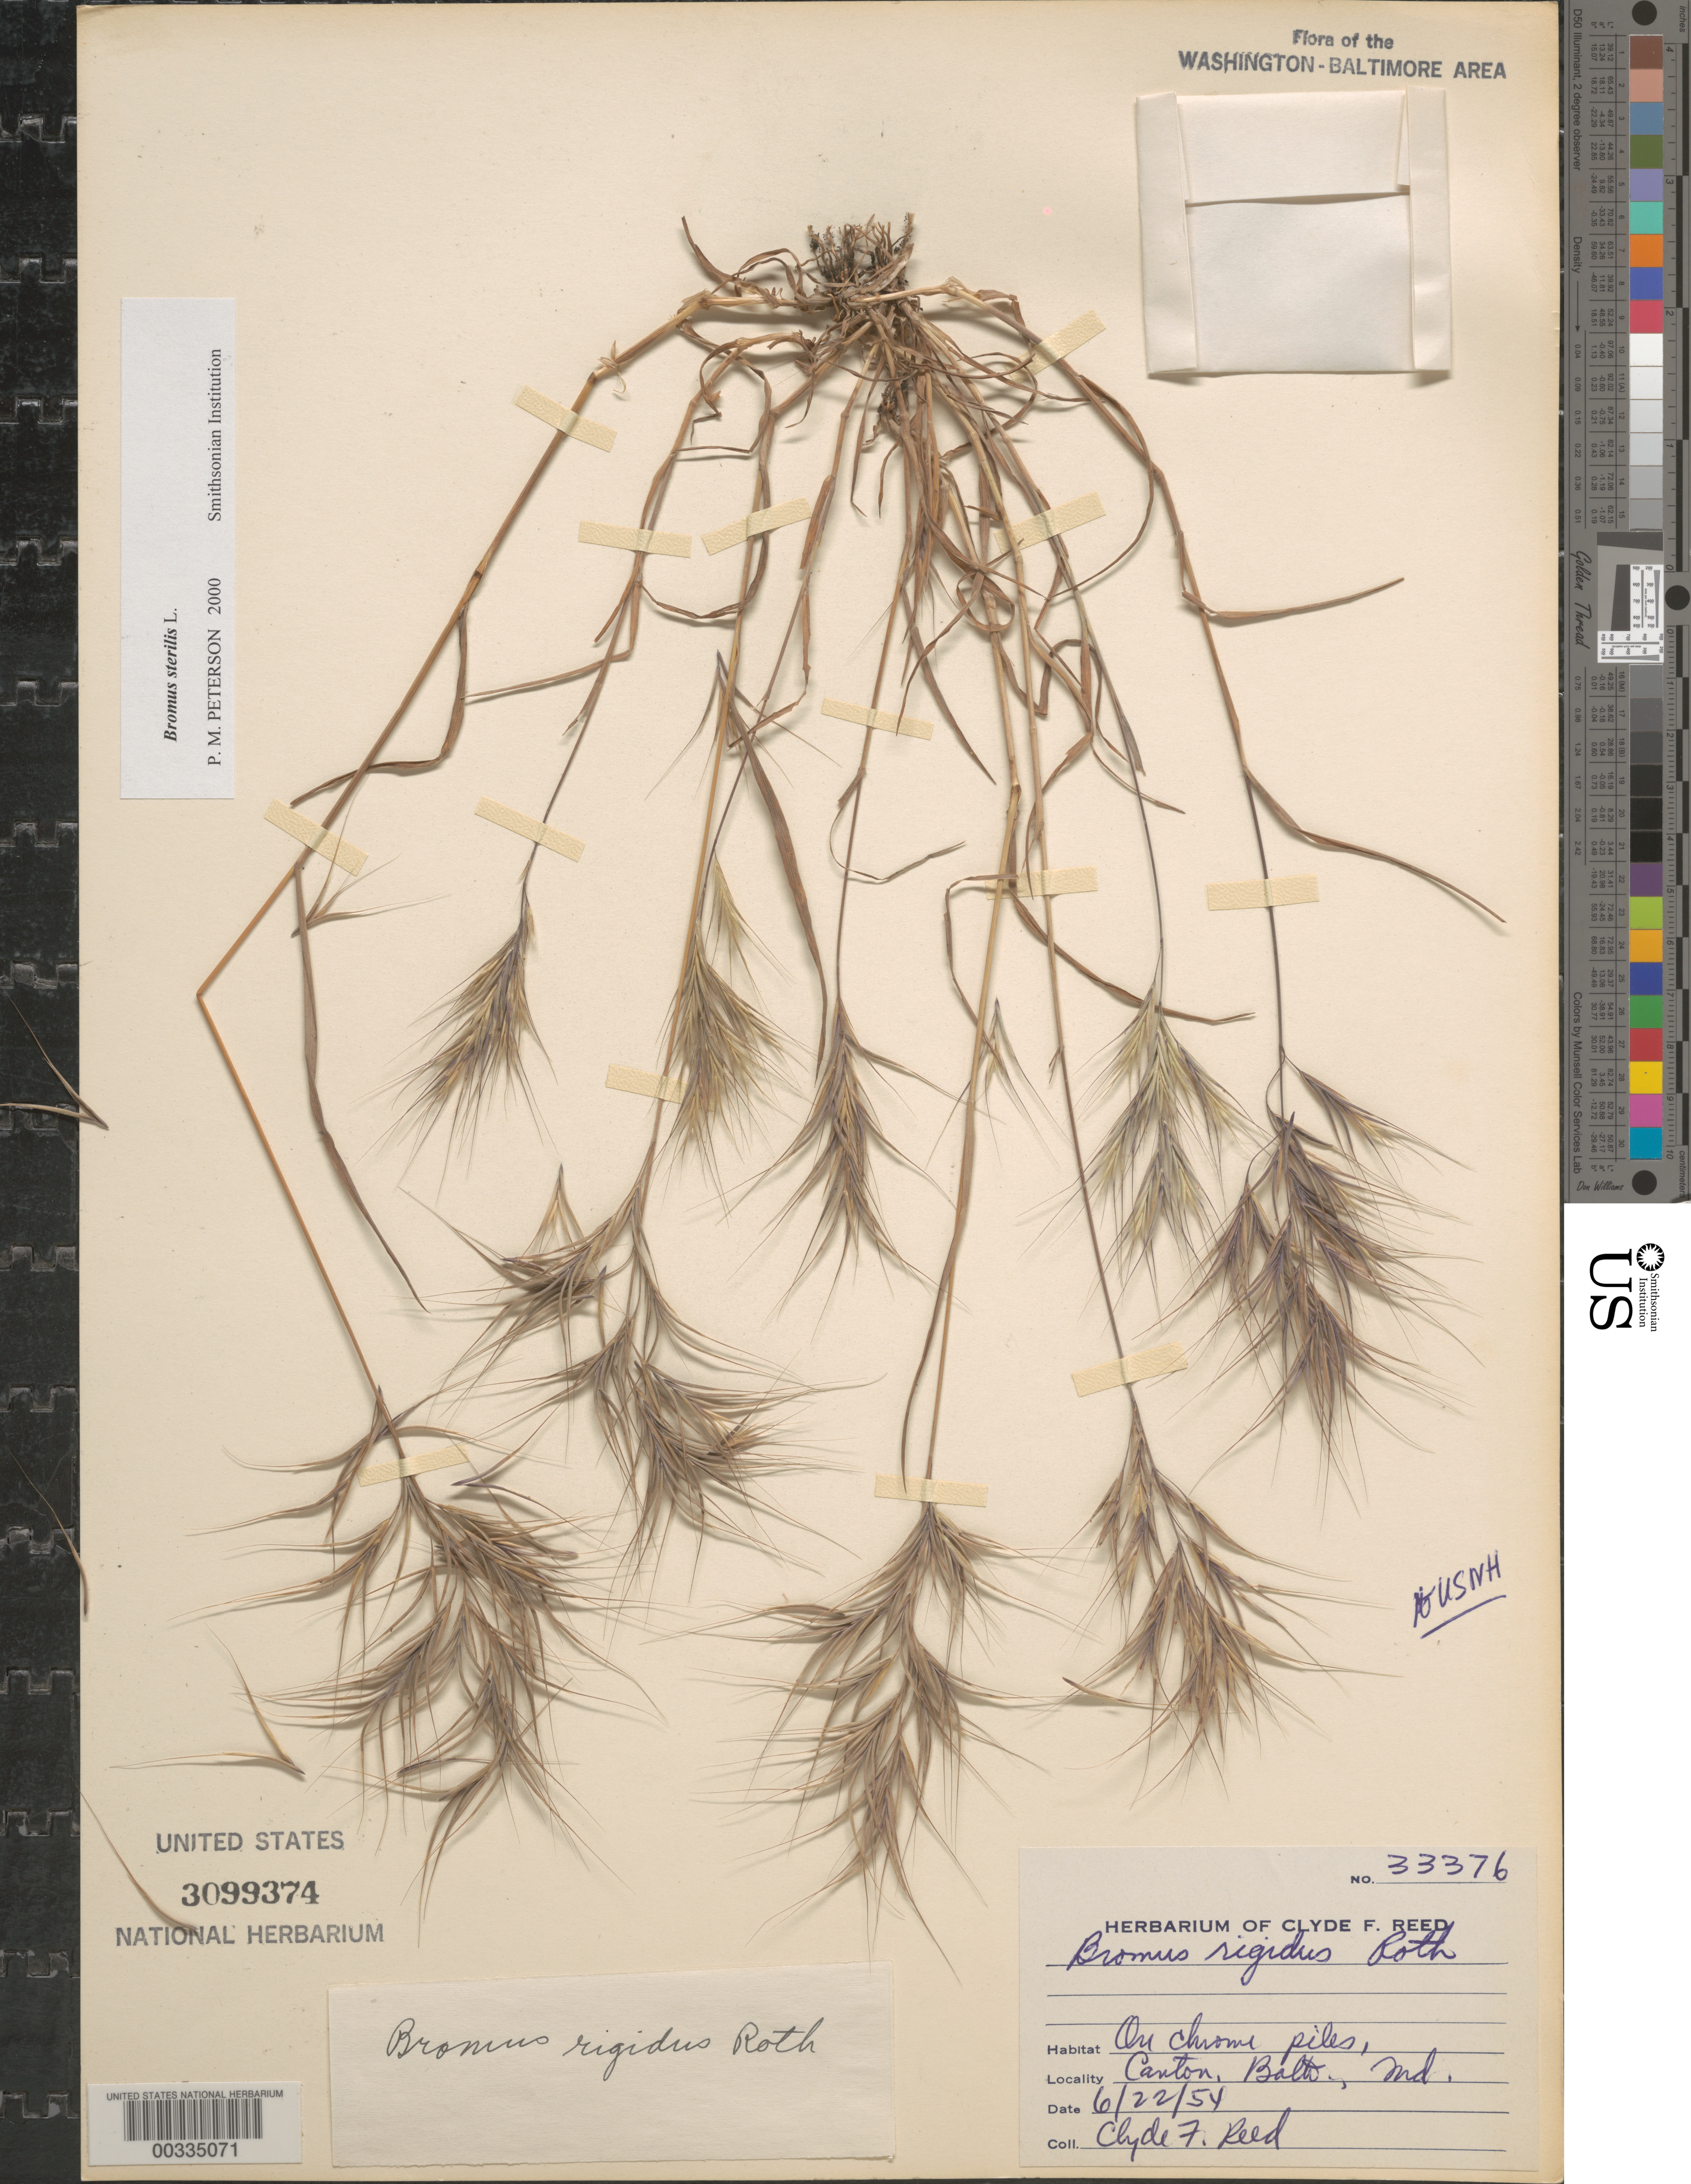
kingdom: Plantae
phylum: Tracheophyta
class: Liliopsida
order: Poales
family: Poaceae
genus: Bromus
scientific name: Bromus sterilis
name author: L.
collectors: C. F. Reed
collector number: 33376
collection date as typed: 22 Jun 1954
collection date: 1954-06-22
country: United States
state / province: Maryland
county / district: City of Baltimore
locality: Canton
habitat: On chrome piles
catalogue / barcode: US 3099374